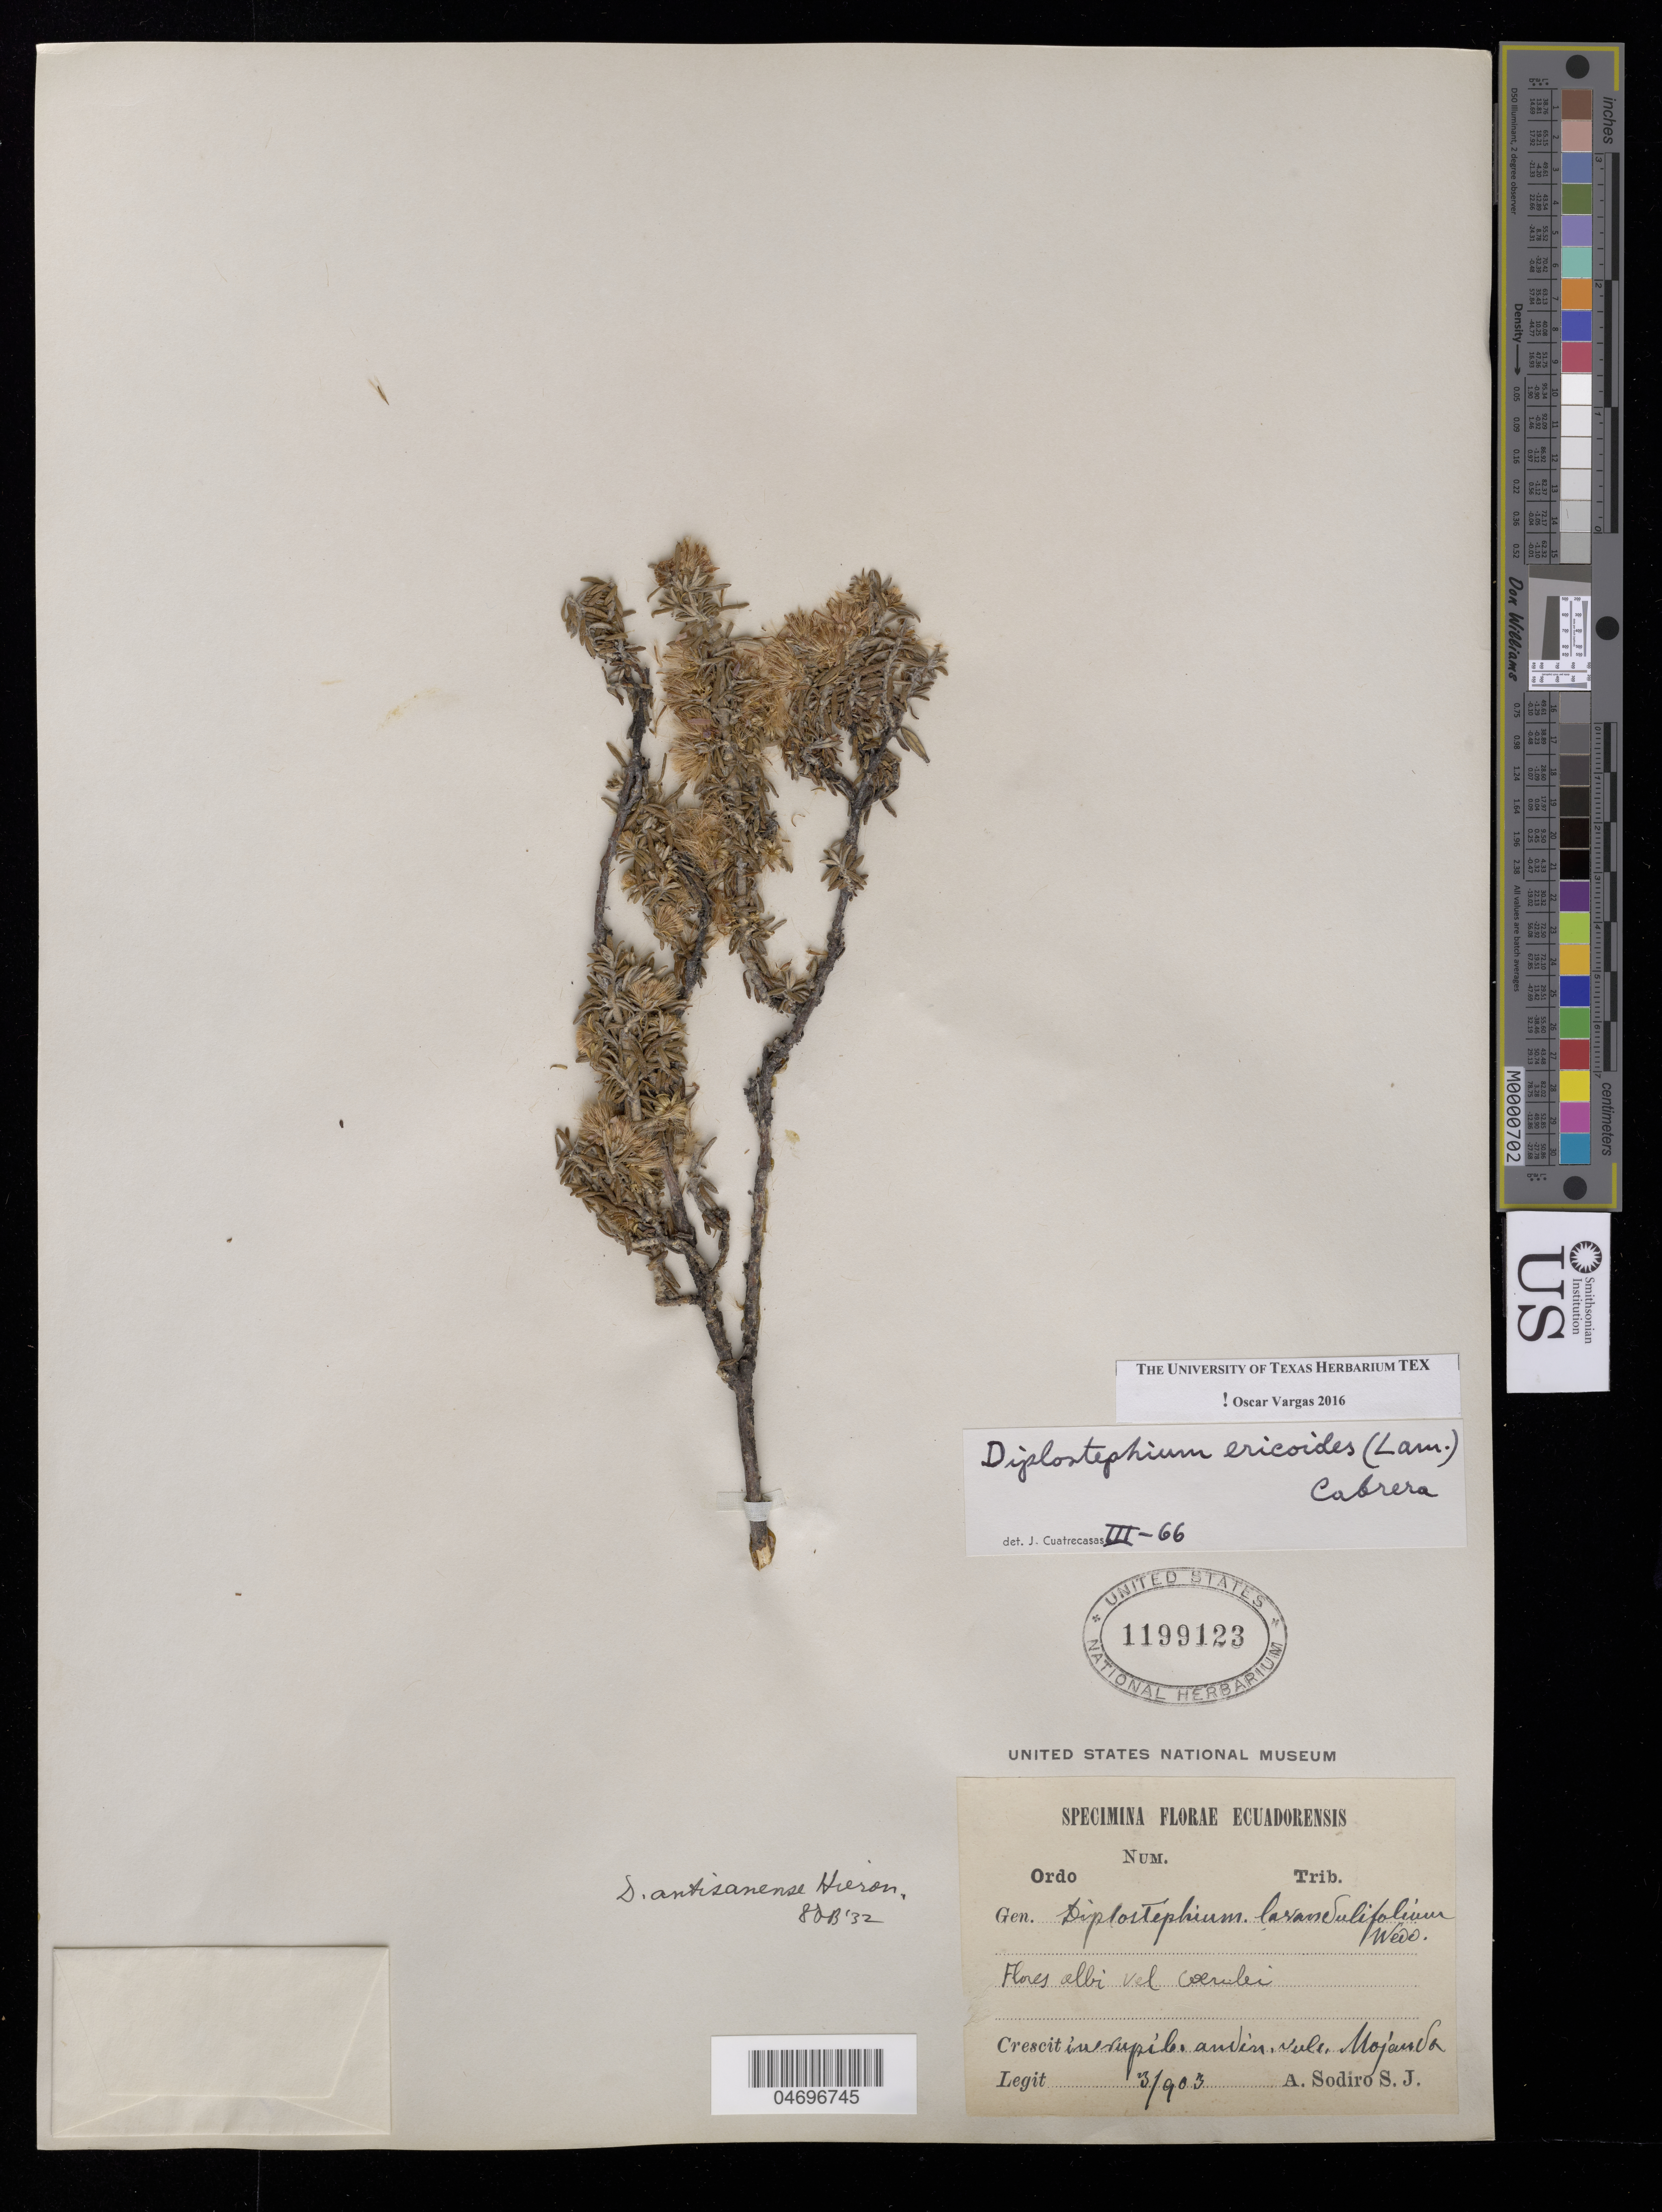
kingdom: Plantae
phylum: Tracheophyta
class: Magnoliopsida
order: Asterales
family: Asteraceae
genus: Diplostephium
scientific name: Diplostephium ericoides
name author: (Lam.) Cabrera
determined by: Vargas, Oscar M.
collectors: A. Sodiro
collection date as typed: Mar 1903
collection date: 1903-03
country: Ecuador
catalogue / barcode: US 1199123